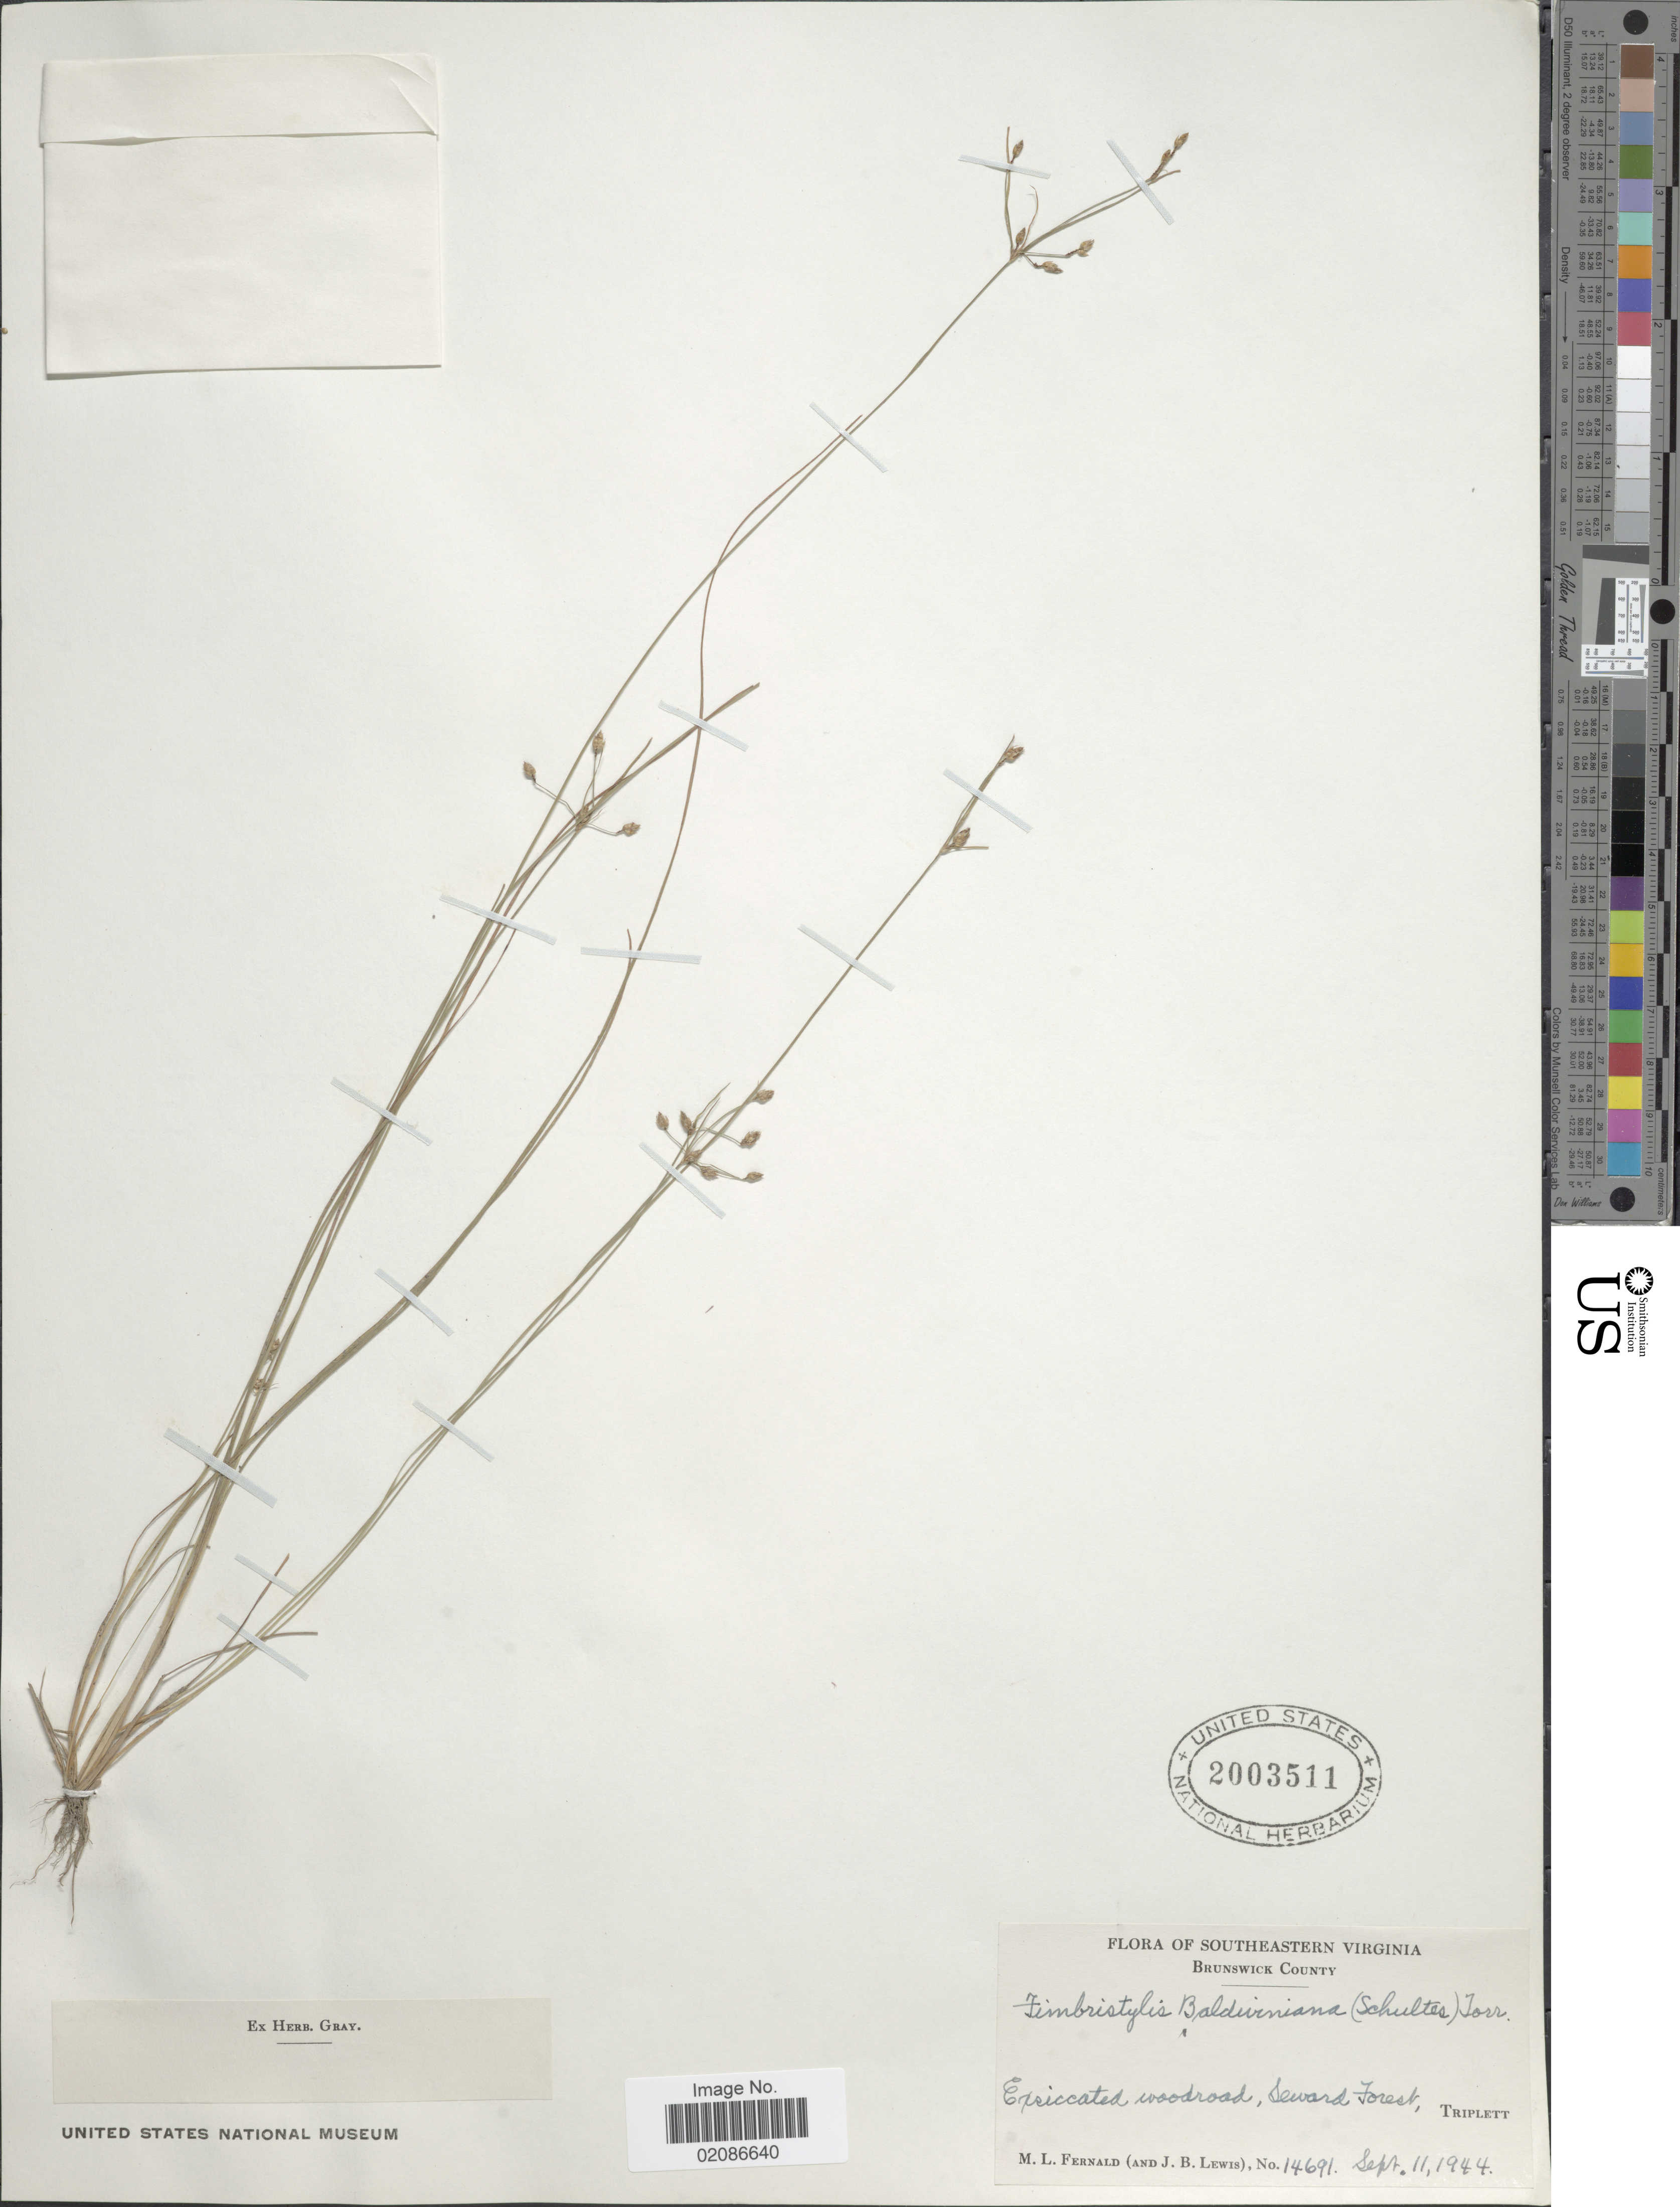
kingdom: Plantae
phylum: Tracheophyta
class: Liliopsida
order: Poales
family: Cyperaceae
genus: Fimbristylis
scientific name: Fimbristylis dichotoma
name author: (L.) Vahl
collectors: M. L. Fernald & J. B. Lewis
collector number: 14691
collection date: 1944-09-11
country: United States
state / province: Virginia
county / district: Brunswick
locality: Southeastern Virginia. Brunswick County. Exsiccated woodroad, Seward Forest, Triplett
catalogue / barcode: US 2003511